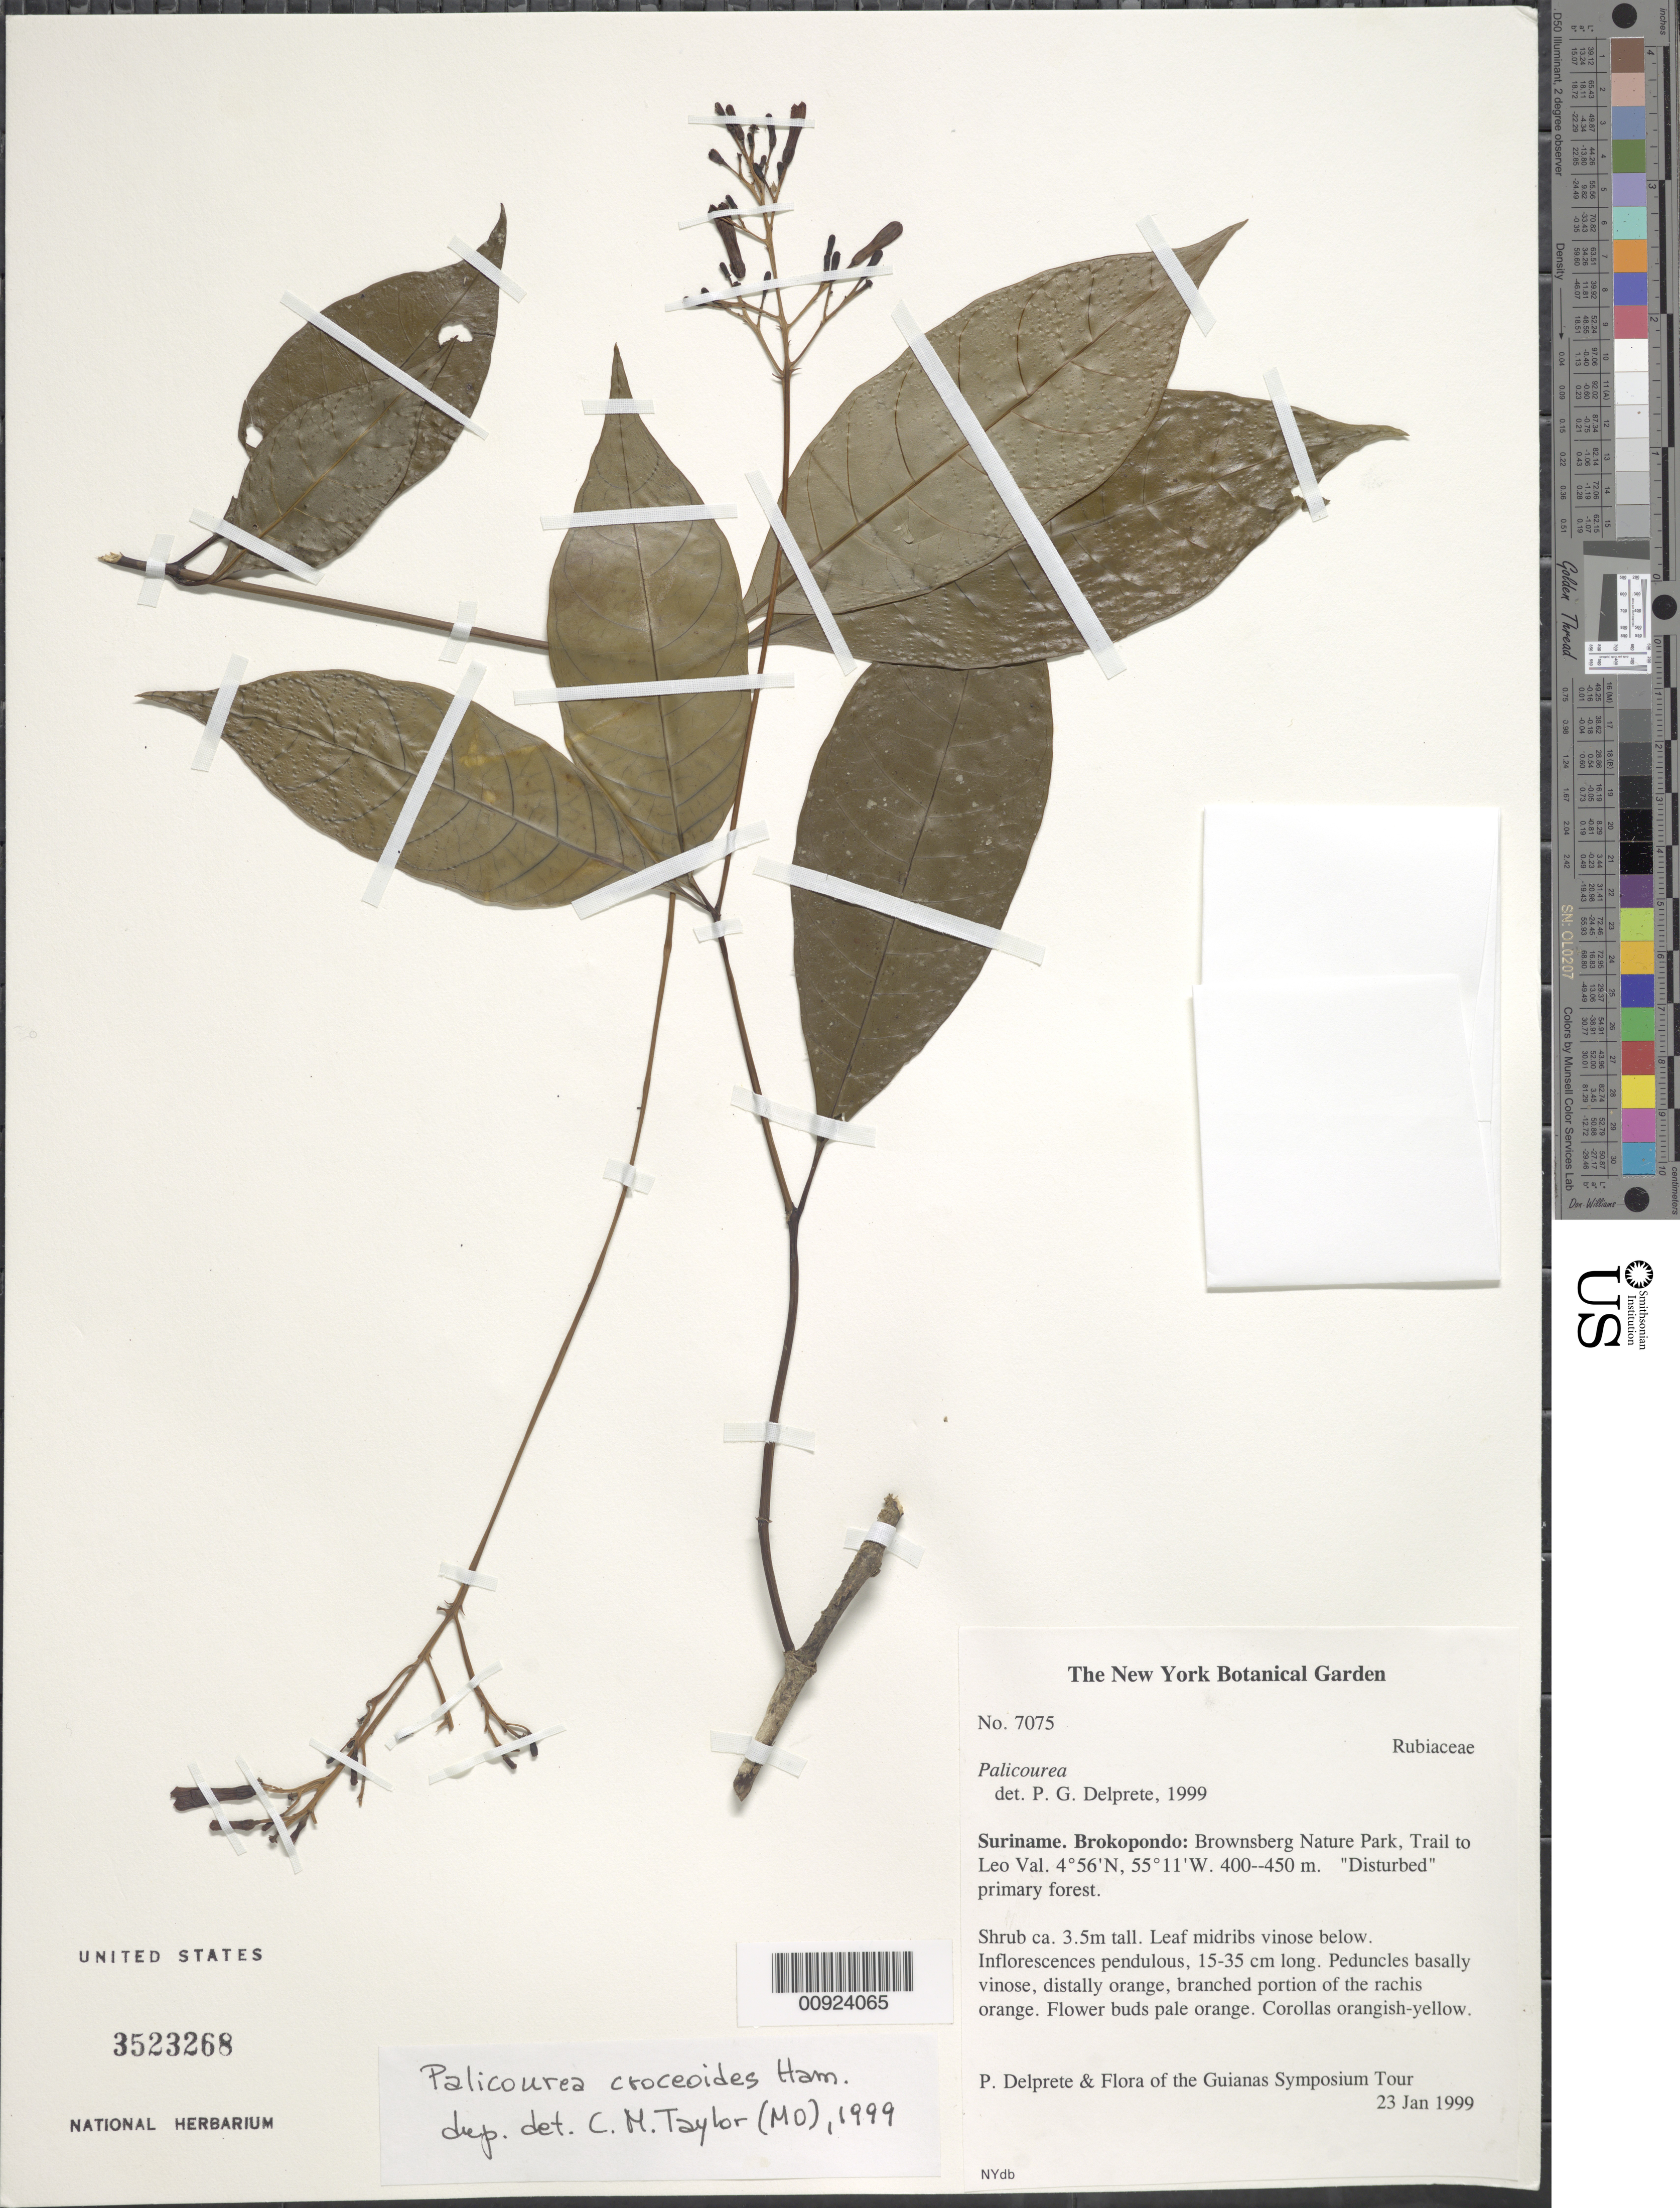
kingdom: Plantae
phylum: Tracheophyta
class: Magnoliopsida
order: Gentianales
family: Rubiaceae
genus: Palicourea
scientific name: Palicourea croceoides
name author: Desv. ex Ham.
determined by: Taylor, Charlotte M.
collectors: P. G. Delprete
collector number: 7075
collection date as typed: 23-Jan-99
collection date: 1999-01-23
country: Suriname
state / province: Brokopondo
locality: Brownsberg Nature Park, Trail to Leo Val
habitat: "Disturbed" primary forest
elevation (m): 400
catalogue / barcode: US 3523268